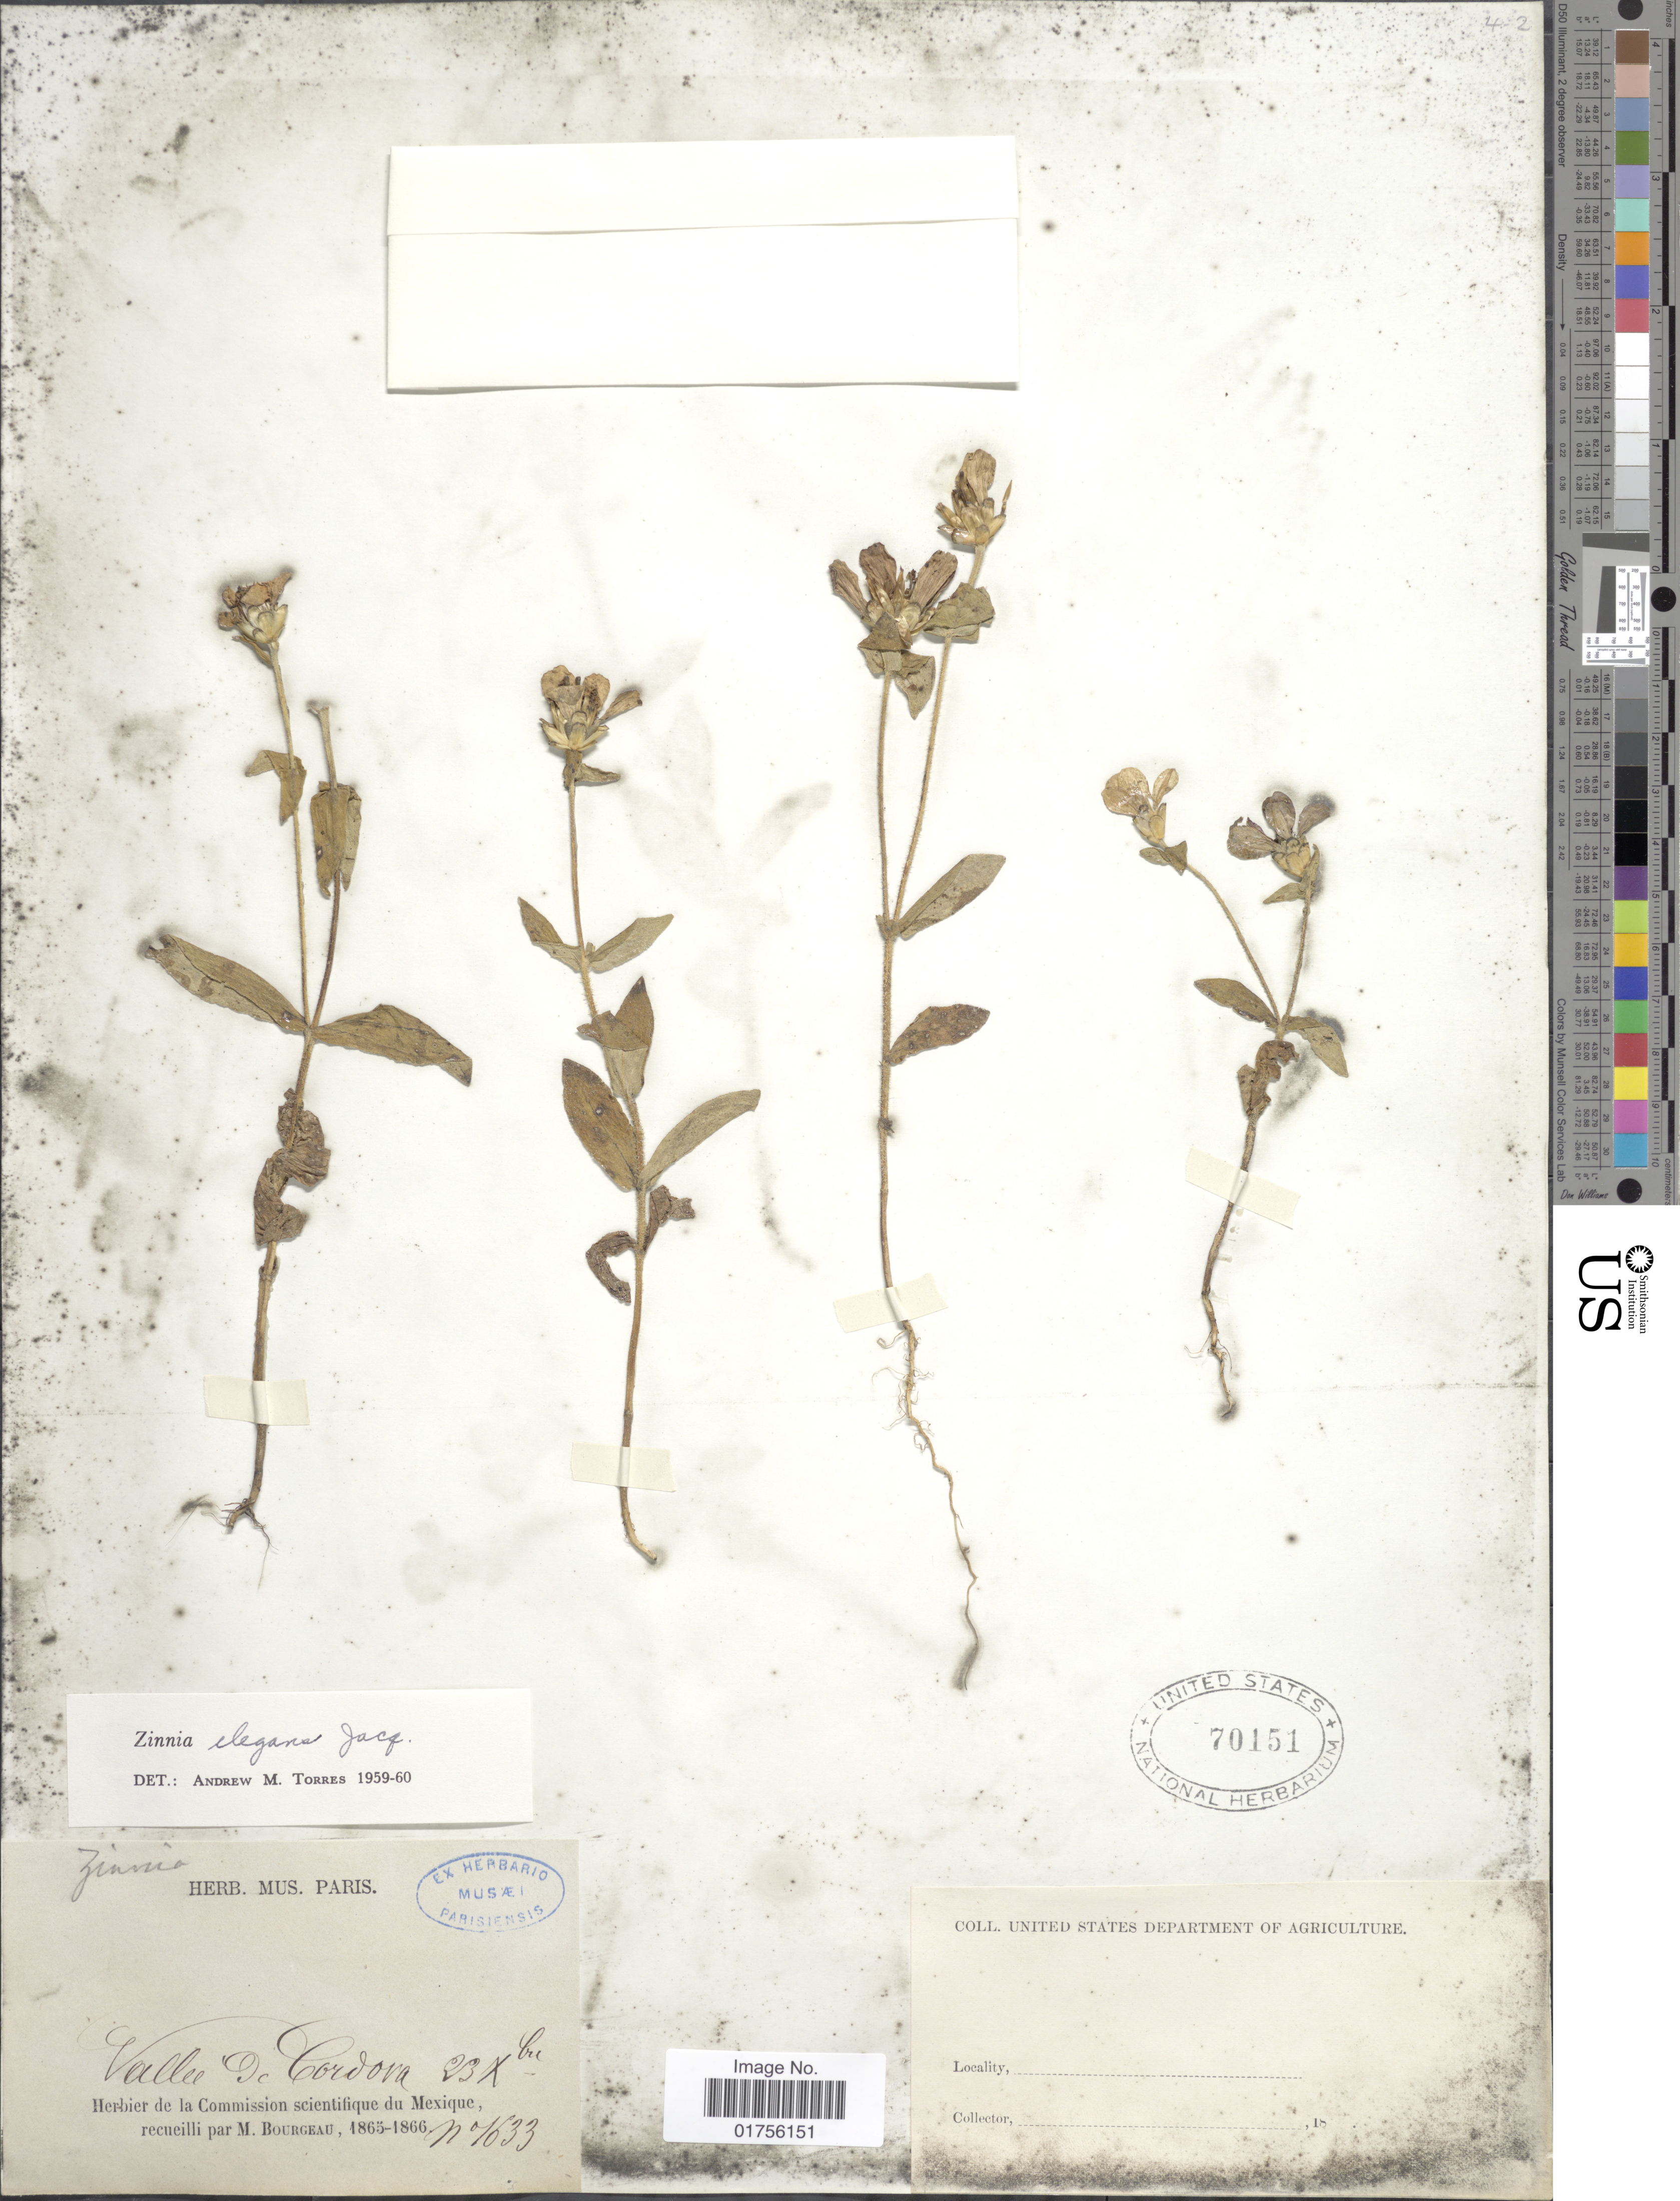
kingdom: Plantae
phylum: Tracheophyta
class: Magnoliopsida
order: Asterales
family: Asteraceae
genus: Zinnia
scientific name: Zinnia elegans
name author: Jacq.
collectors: M. Bourgeau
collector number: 1633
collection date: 1865-12-23/1866-12-23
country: Mexico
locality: Vallee de Cordova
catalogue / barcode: US 70151